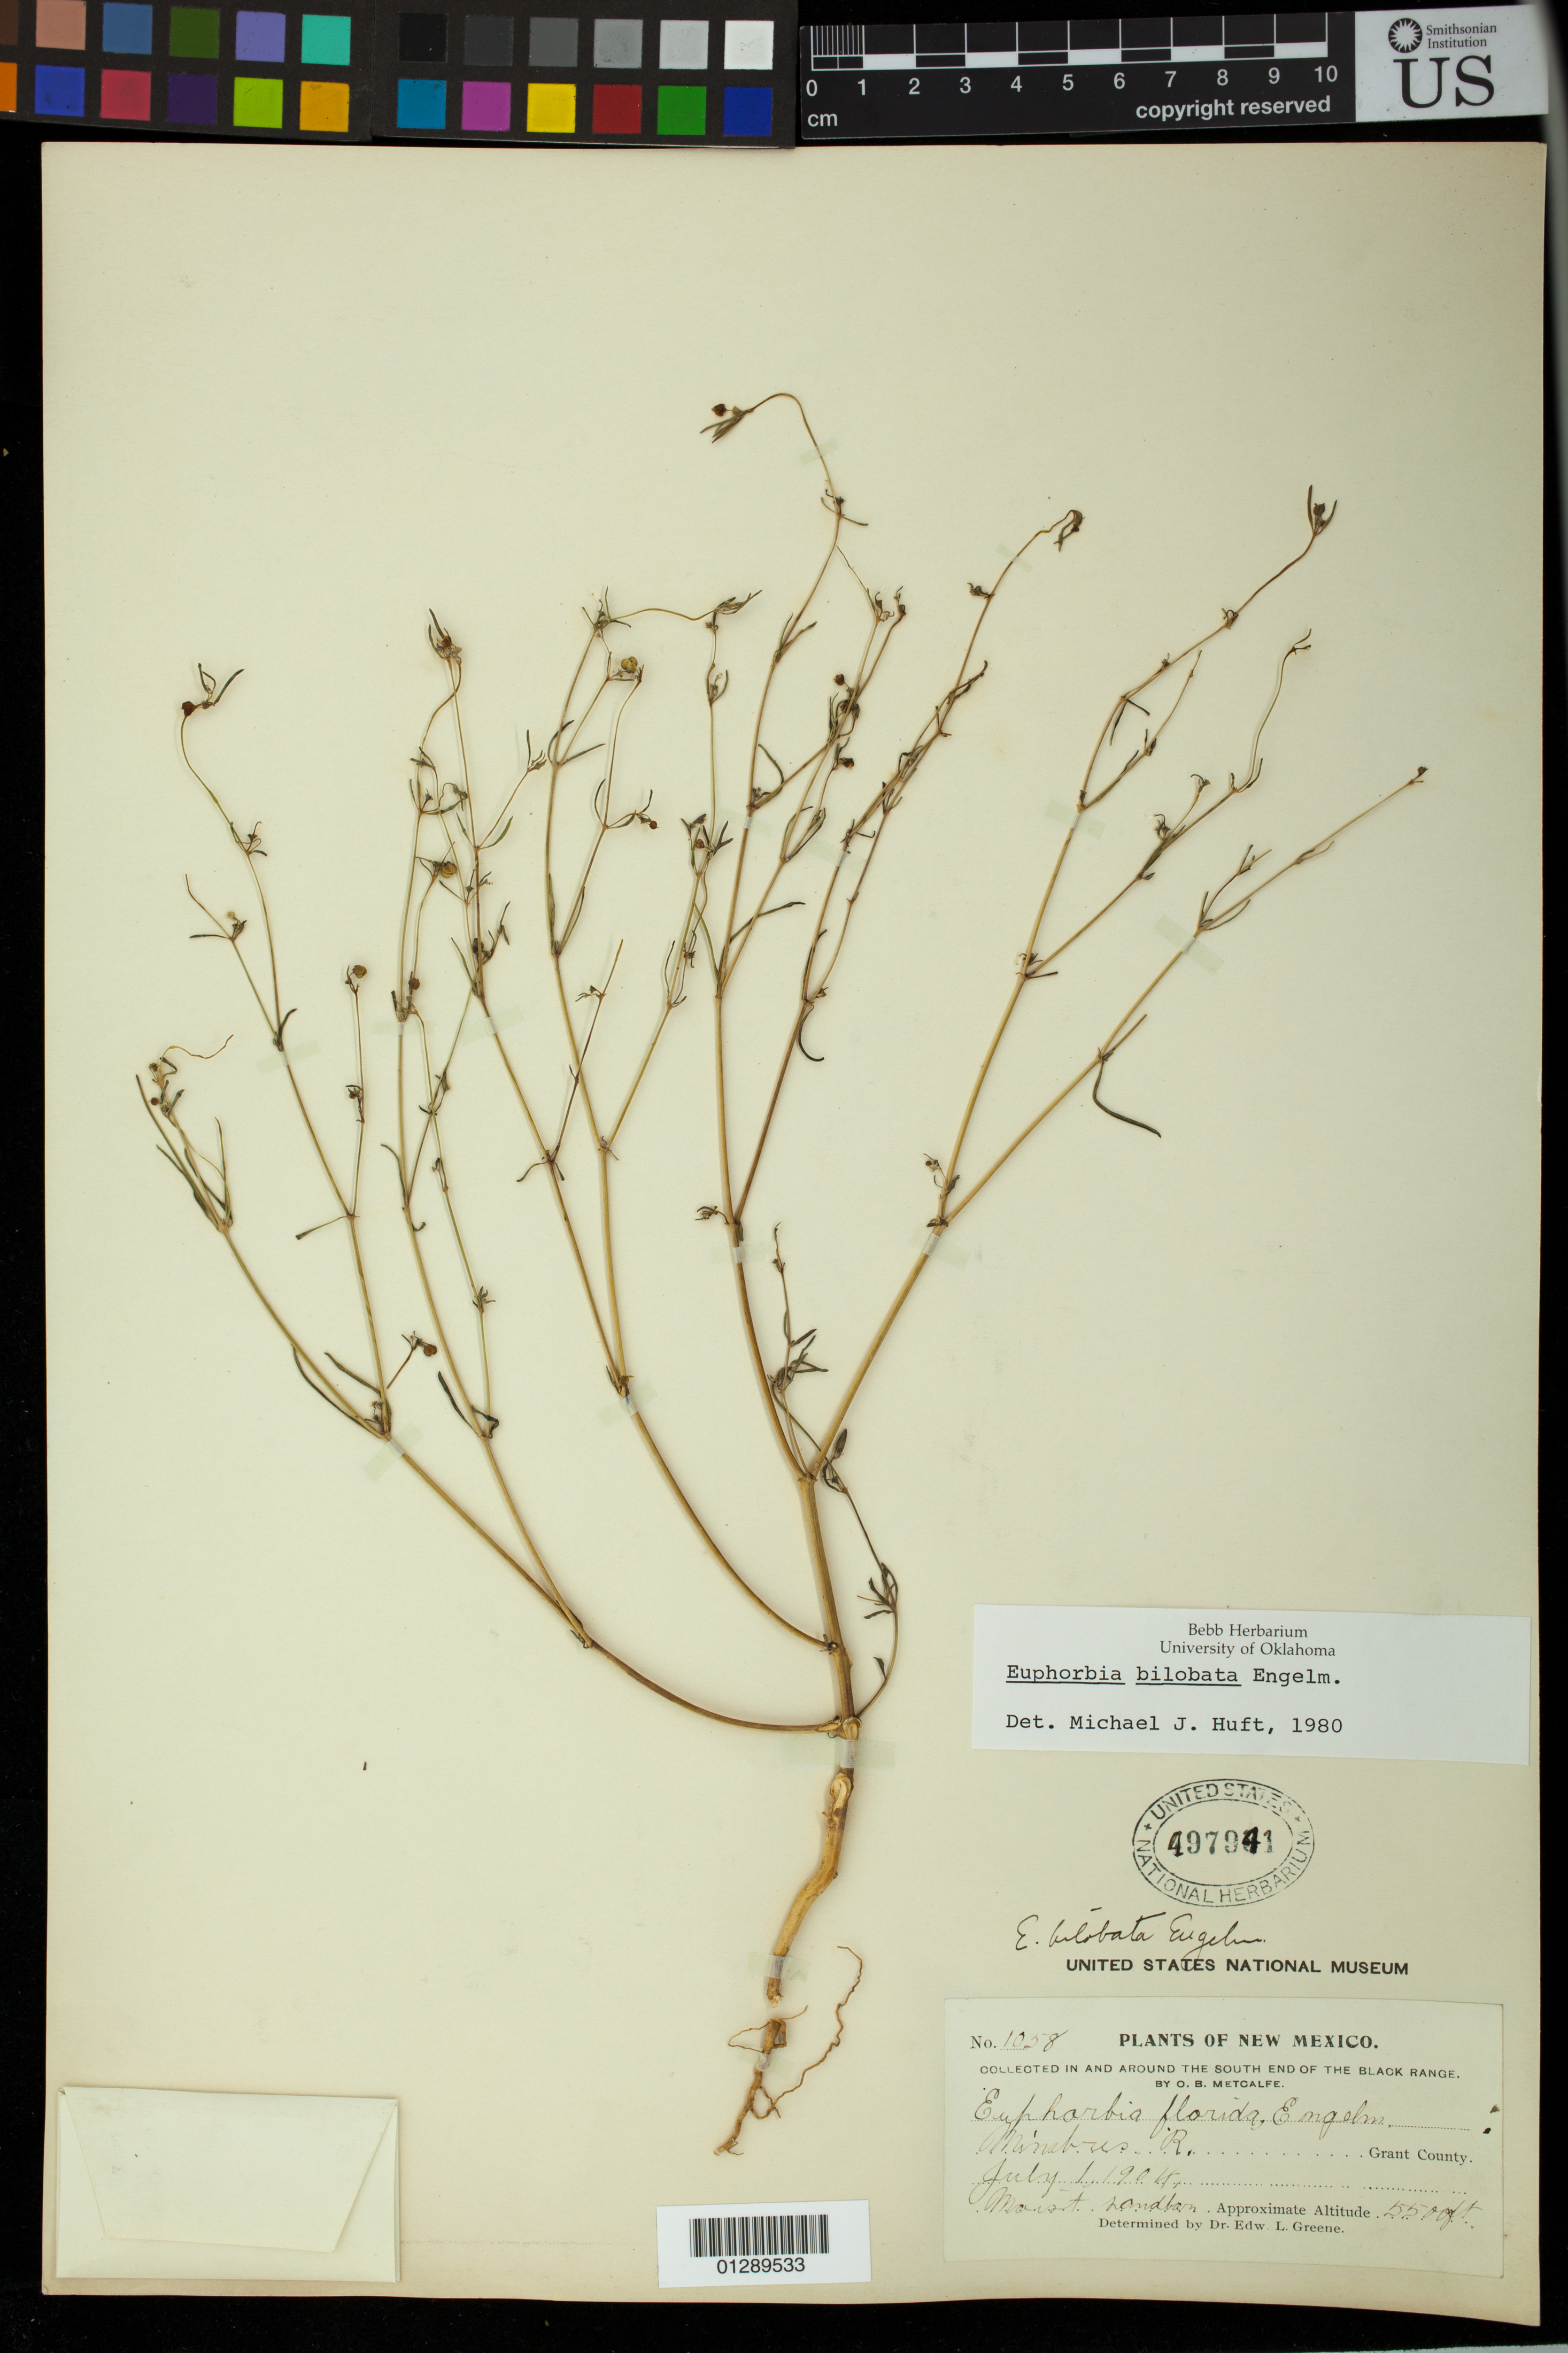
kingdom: Plantae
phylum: Tracheophyta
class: Magnoliopsida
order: Malpighiales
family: Euphorbiaceae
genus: Euphorbia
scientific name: Euphorbia bilobata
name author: Engelm. in Emory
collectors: O. B. Metcalfe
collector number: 1058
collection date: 1904-07-01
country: United States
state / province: New Mexico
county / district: Grant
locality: Minibus R. Collected in and around the South end of the Black Range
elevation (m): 1676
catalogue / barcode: US 497041